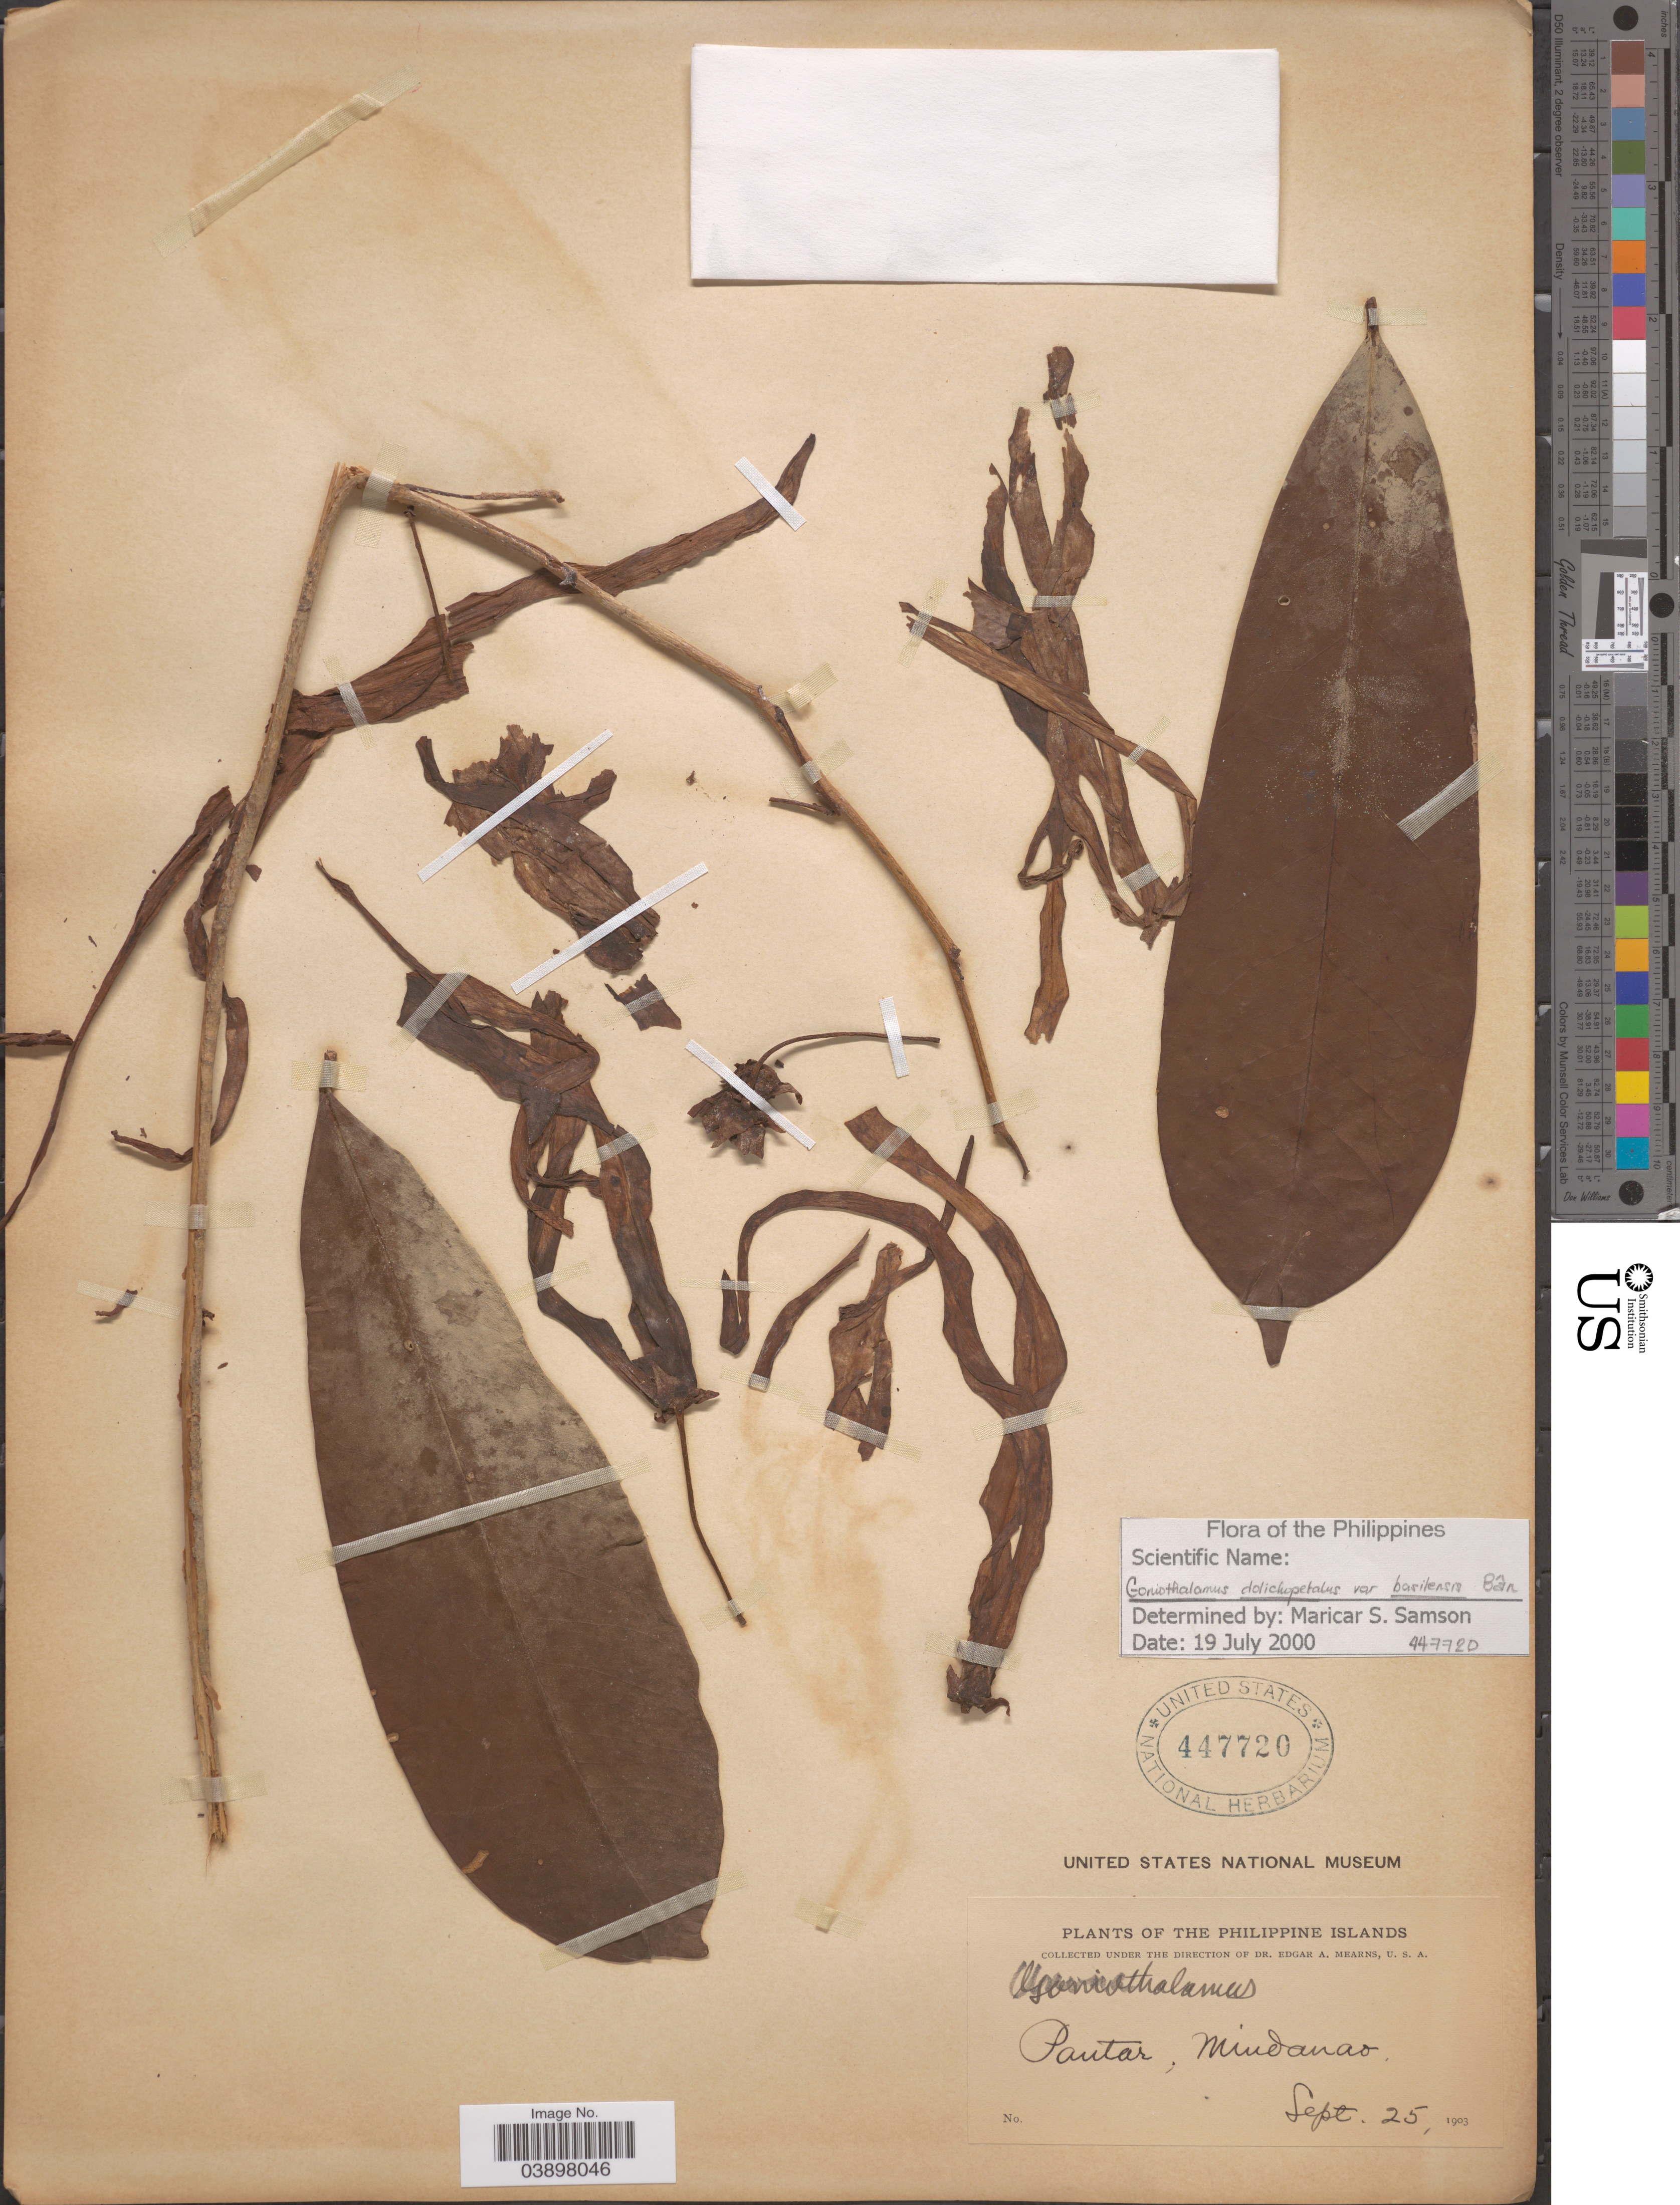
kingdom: Plantae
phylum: Tracheophyta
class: Magnoliopsida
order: Magnoliales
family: Annonaceae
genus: Goniothalamus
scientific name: Goniothalamus dolichopetalus var. basilensis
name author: Bân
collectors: E. A. Mearns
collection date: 1903-09-25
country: Philippines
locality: Pantar, Mindanao.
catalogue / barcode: US 447720